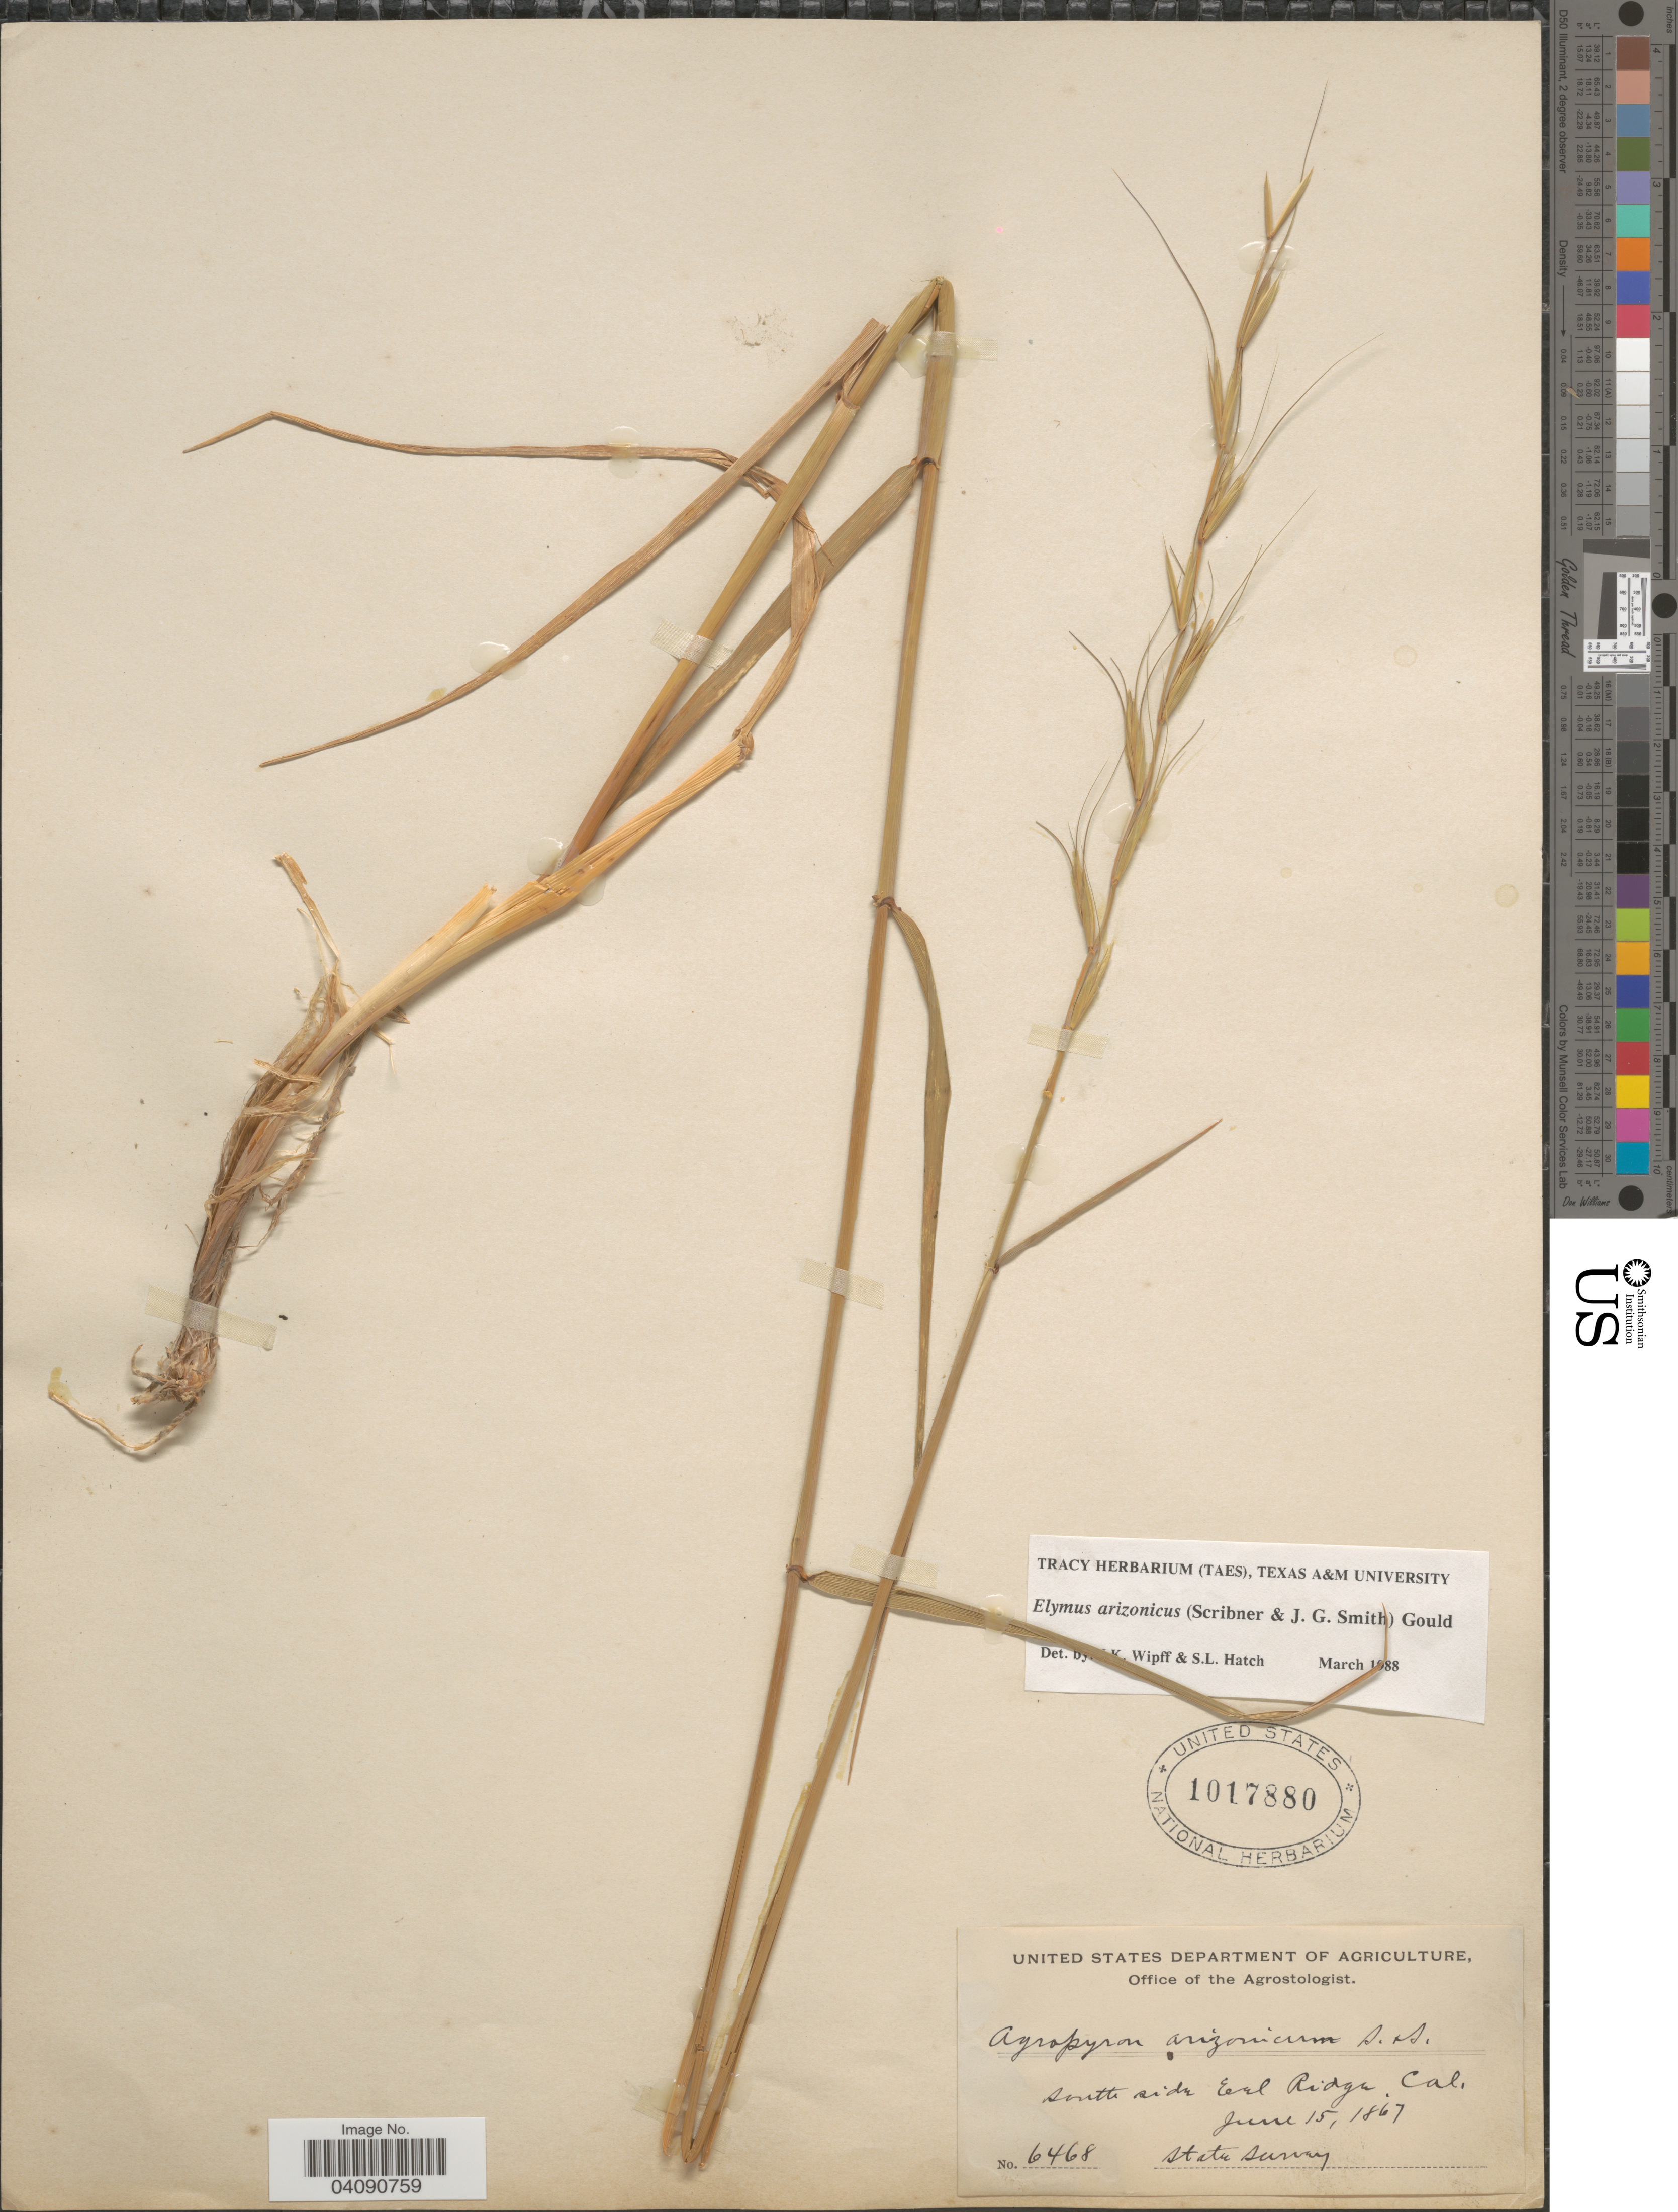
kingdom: Plantae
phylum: Tracheophyta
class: Liliopsida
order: Poales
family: Poaceae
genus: Elymus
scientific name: Elymus arizonicus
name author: (Scribn. & J.G. Sm.) Gould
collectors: State Survey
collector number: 6468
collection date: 1867-06-15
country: United States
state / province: California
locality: South side Eel Ridge.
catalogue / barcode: US 1017880